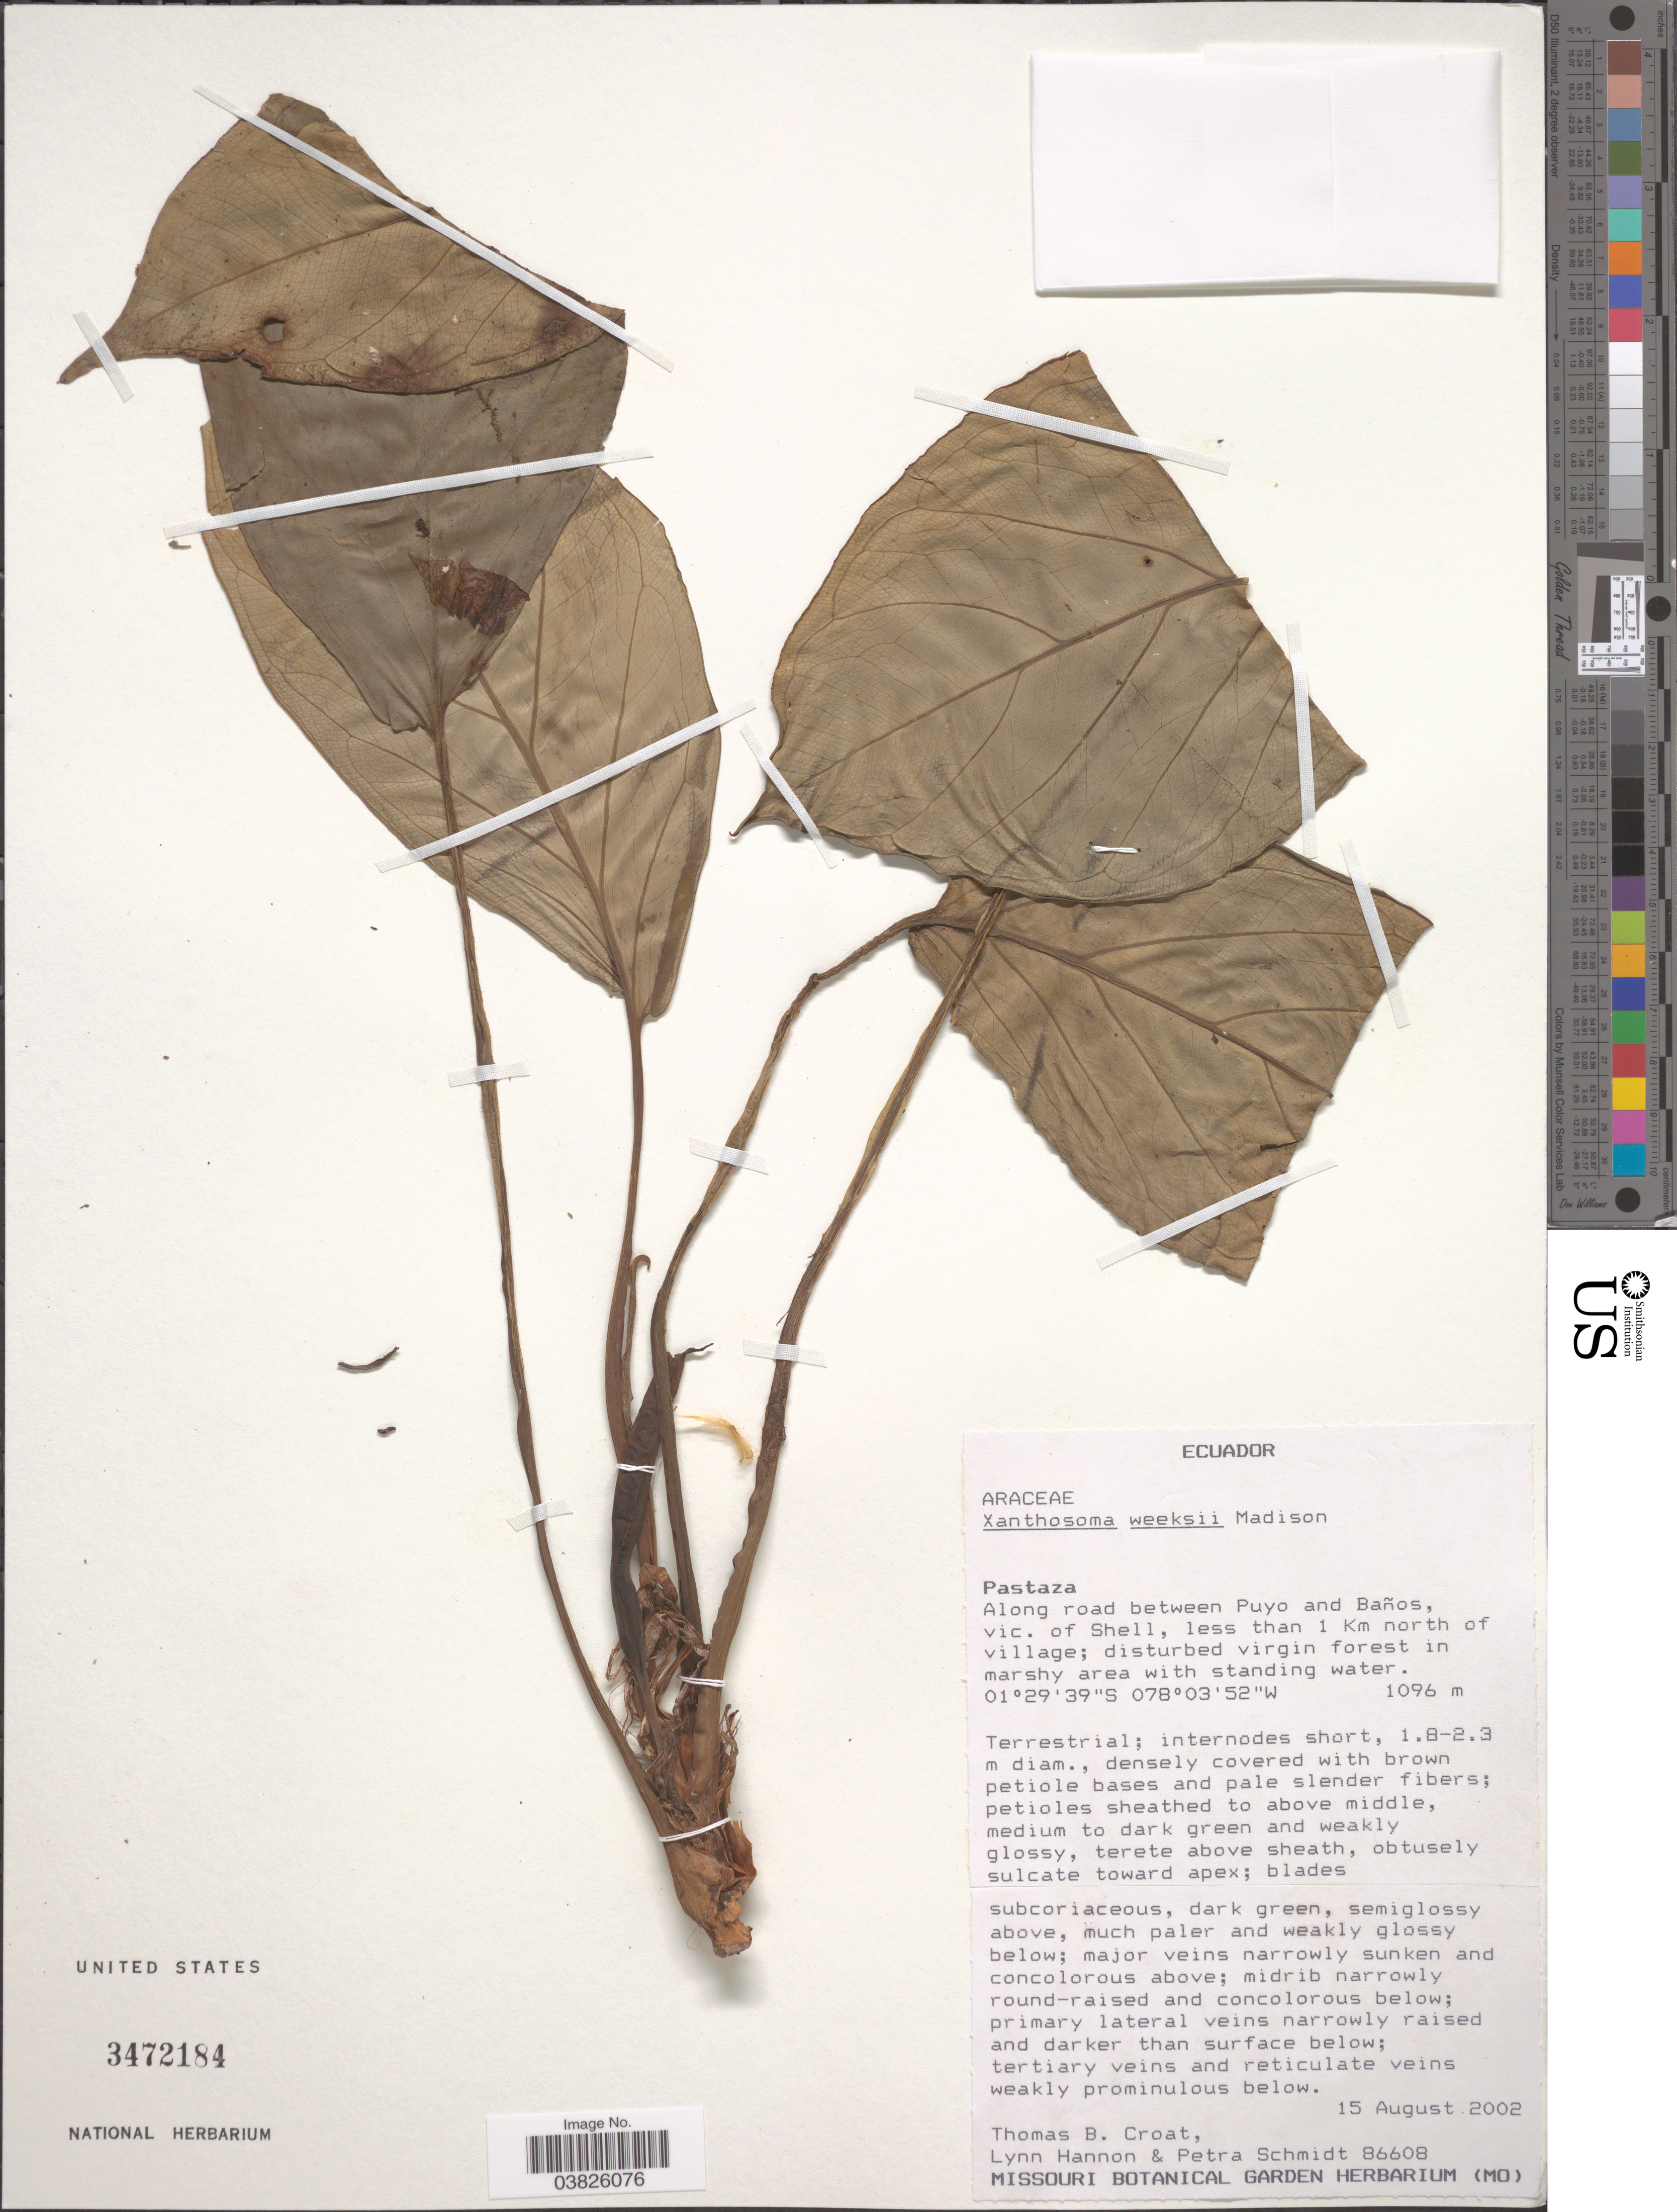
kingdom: Plantae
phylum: Tracheophyta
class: Liliopsida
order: Alismatales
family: Araceae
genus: Xanthosoma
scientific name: Xanthosoma weeksii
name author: Madison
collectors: T. B. Croat, L. Hannon & P. Schmidt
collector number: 86608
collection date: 2002-08-15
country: Ecuador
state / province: Pastaza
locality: Along road between Puyo and Baños, vic. of Shell, less than 1 Km north of village.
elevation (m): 1096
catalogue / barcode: US 3472184